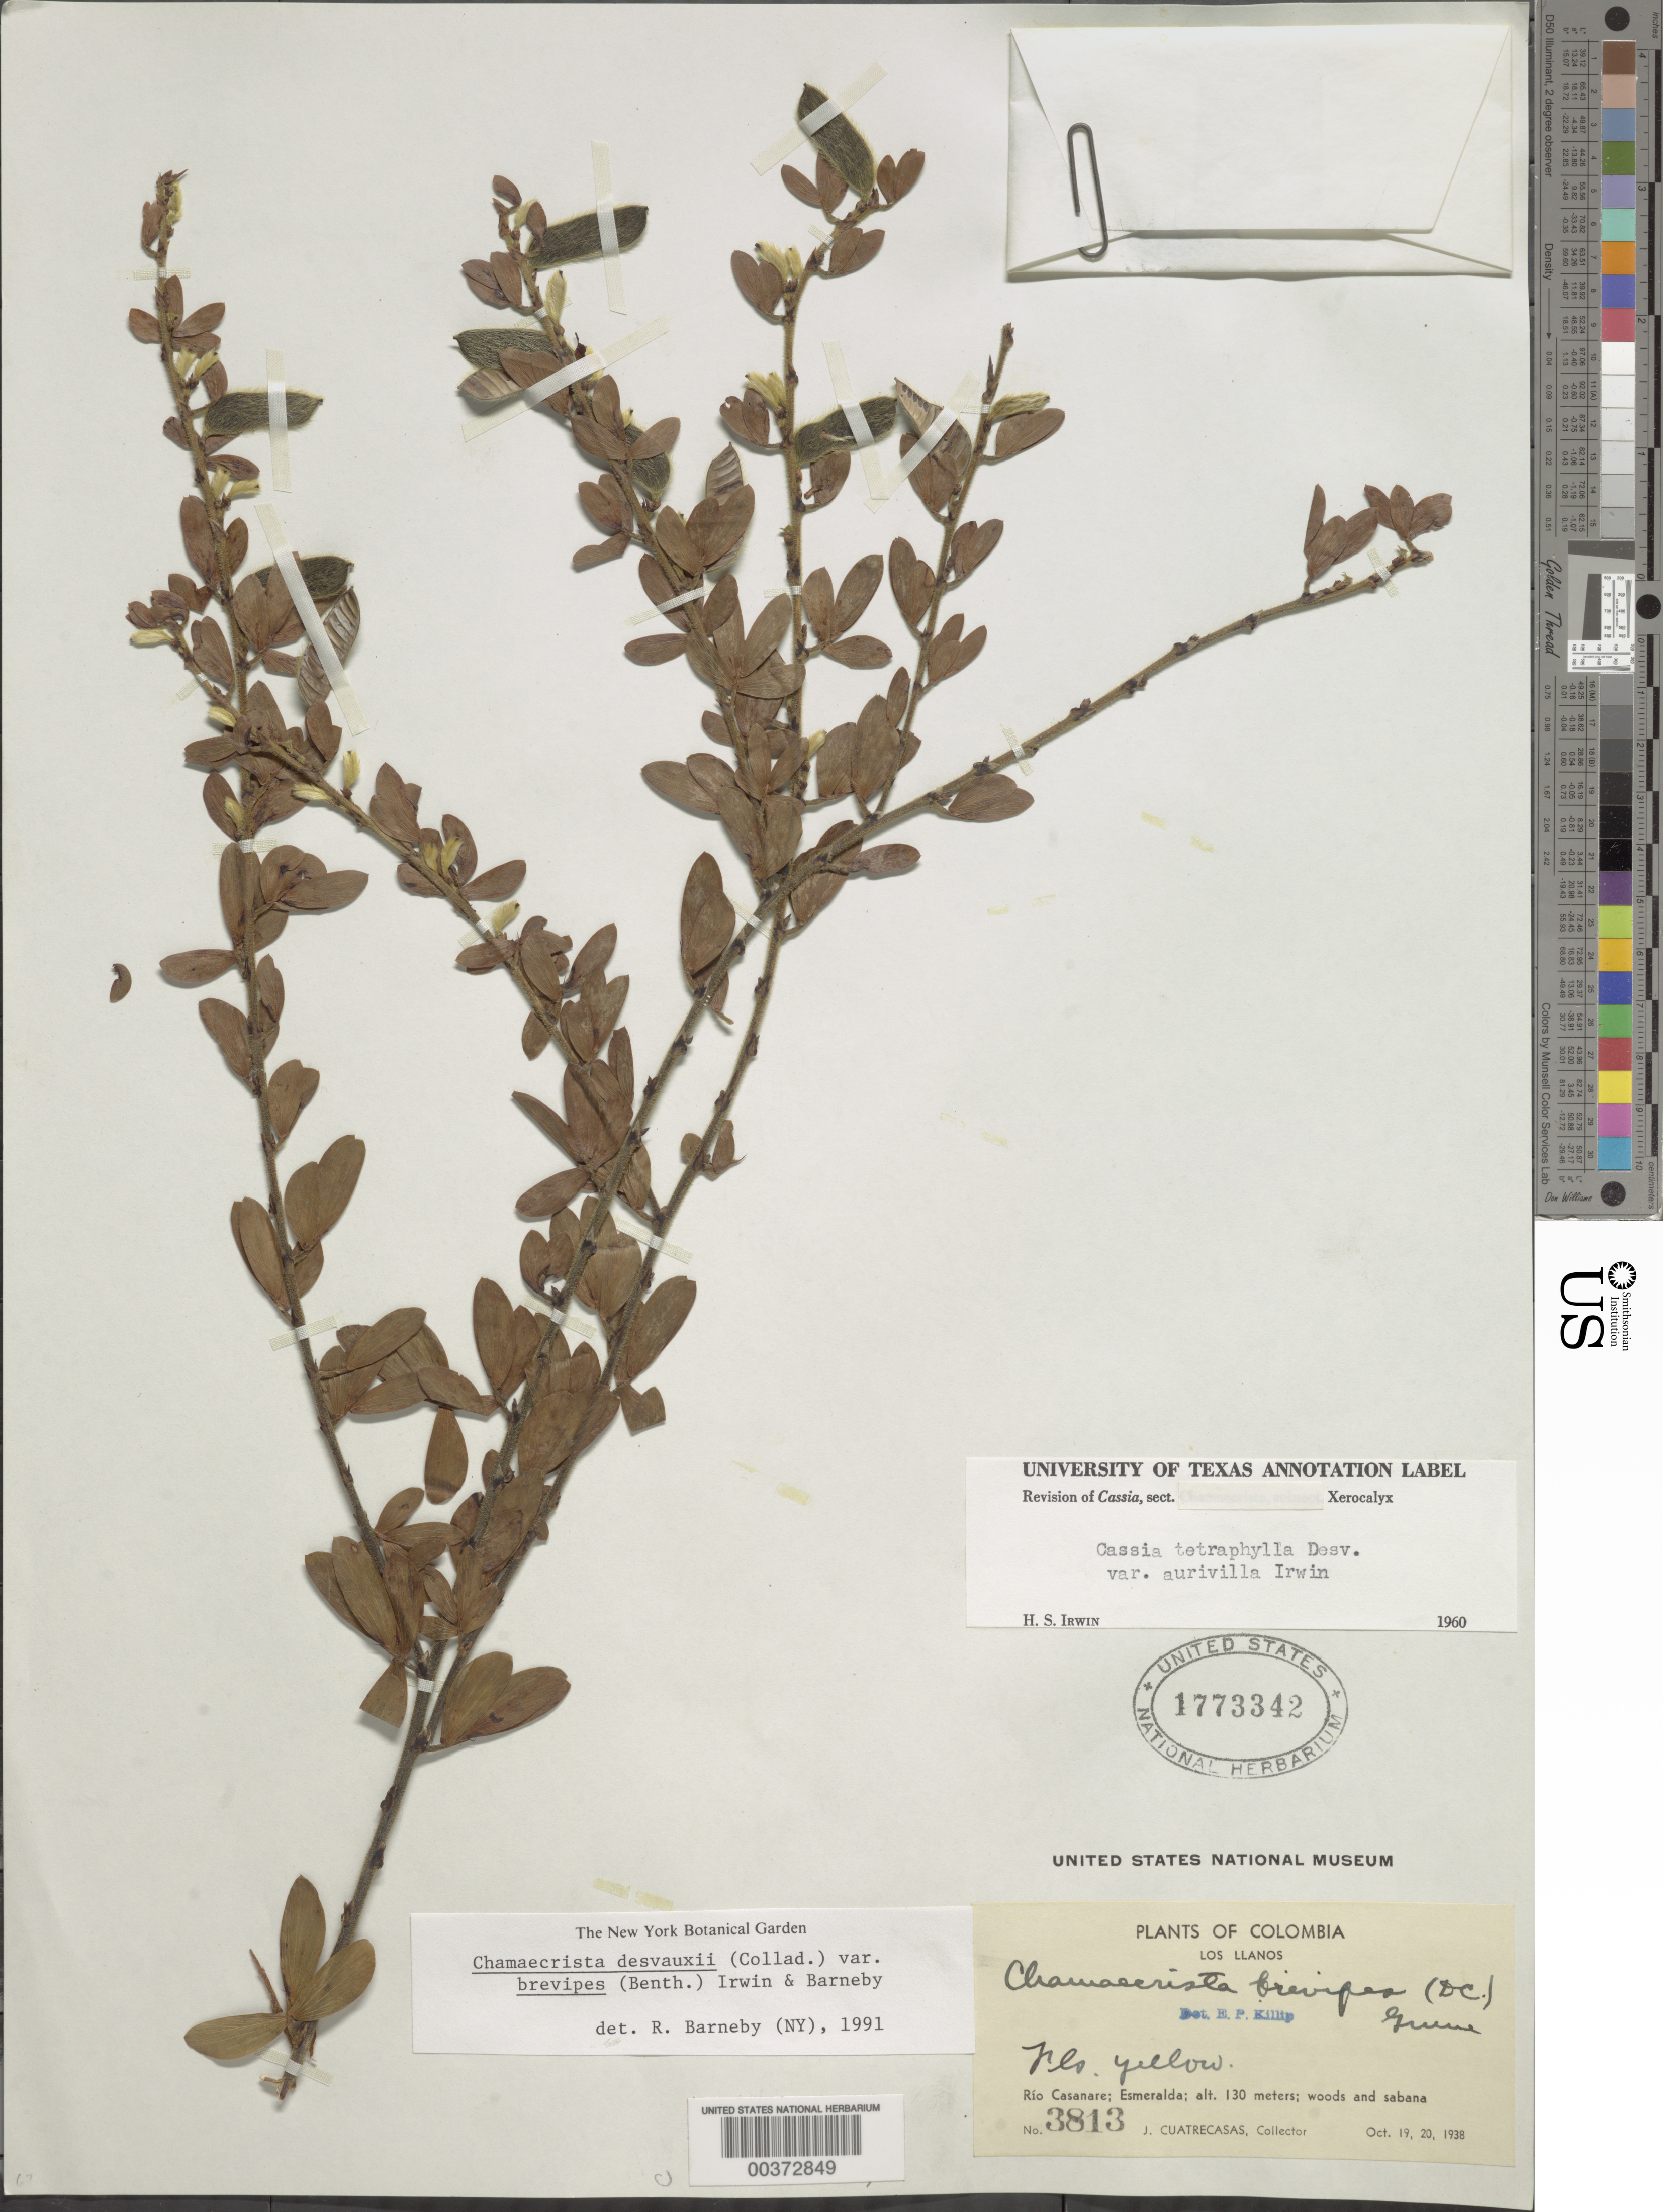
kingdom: Plantae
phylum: Tracheophyta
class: Magnoliopsida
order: Fabales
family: Fabaceae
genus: Chamaecrista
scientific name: Chamaecrista desvauxii var. brevipes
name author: (Benth.) H.S. Irwin & Barneby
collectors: J. Cuatrecasas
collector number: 3813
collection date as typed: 19 Oct 1938 and 20 Oct 1938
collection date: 1938-10-19,1938-10-20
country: Ecuador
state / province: Esmeraldas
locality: Rio Casanare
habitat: Woods and sabana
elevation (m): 130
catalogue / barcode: US 1773342